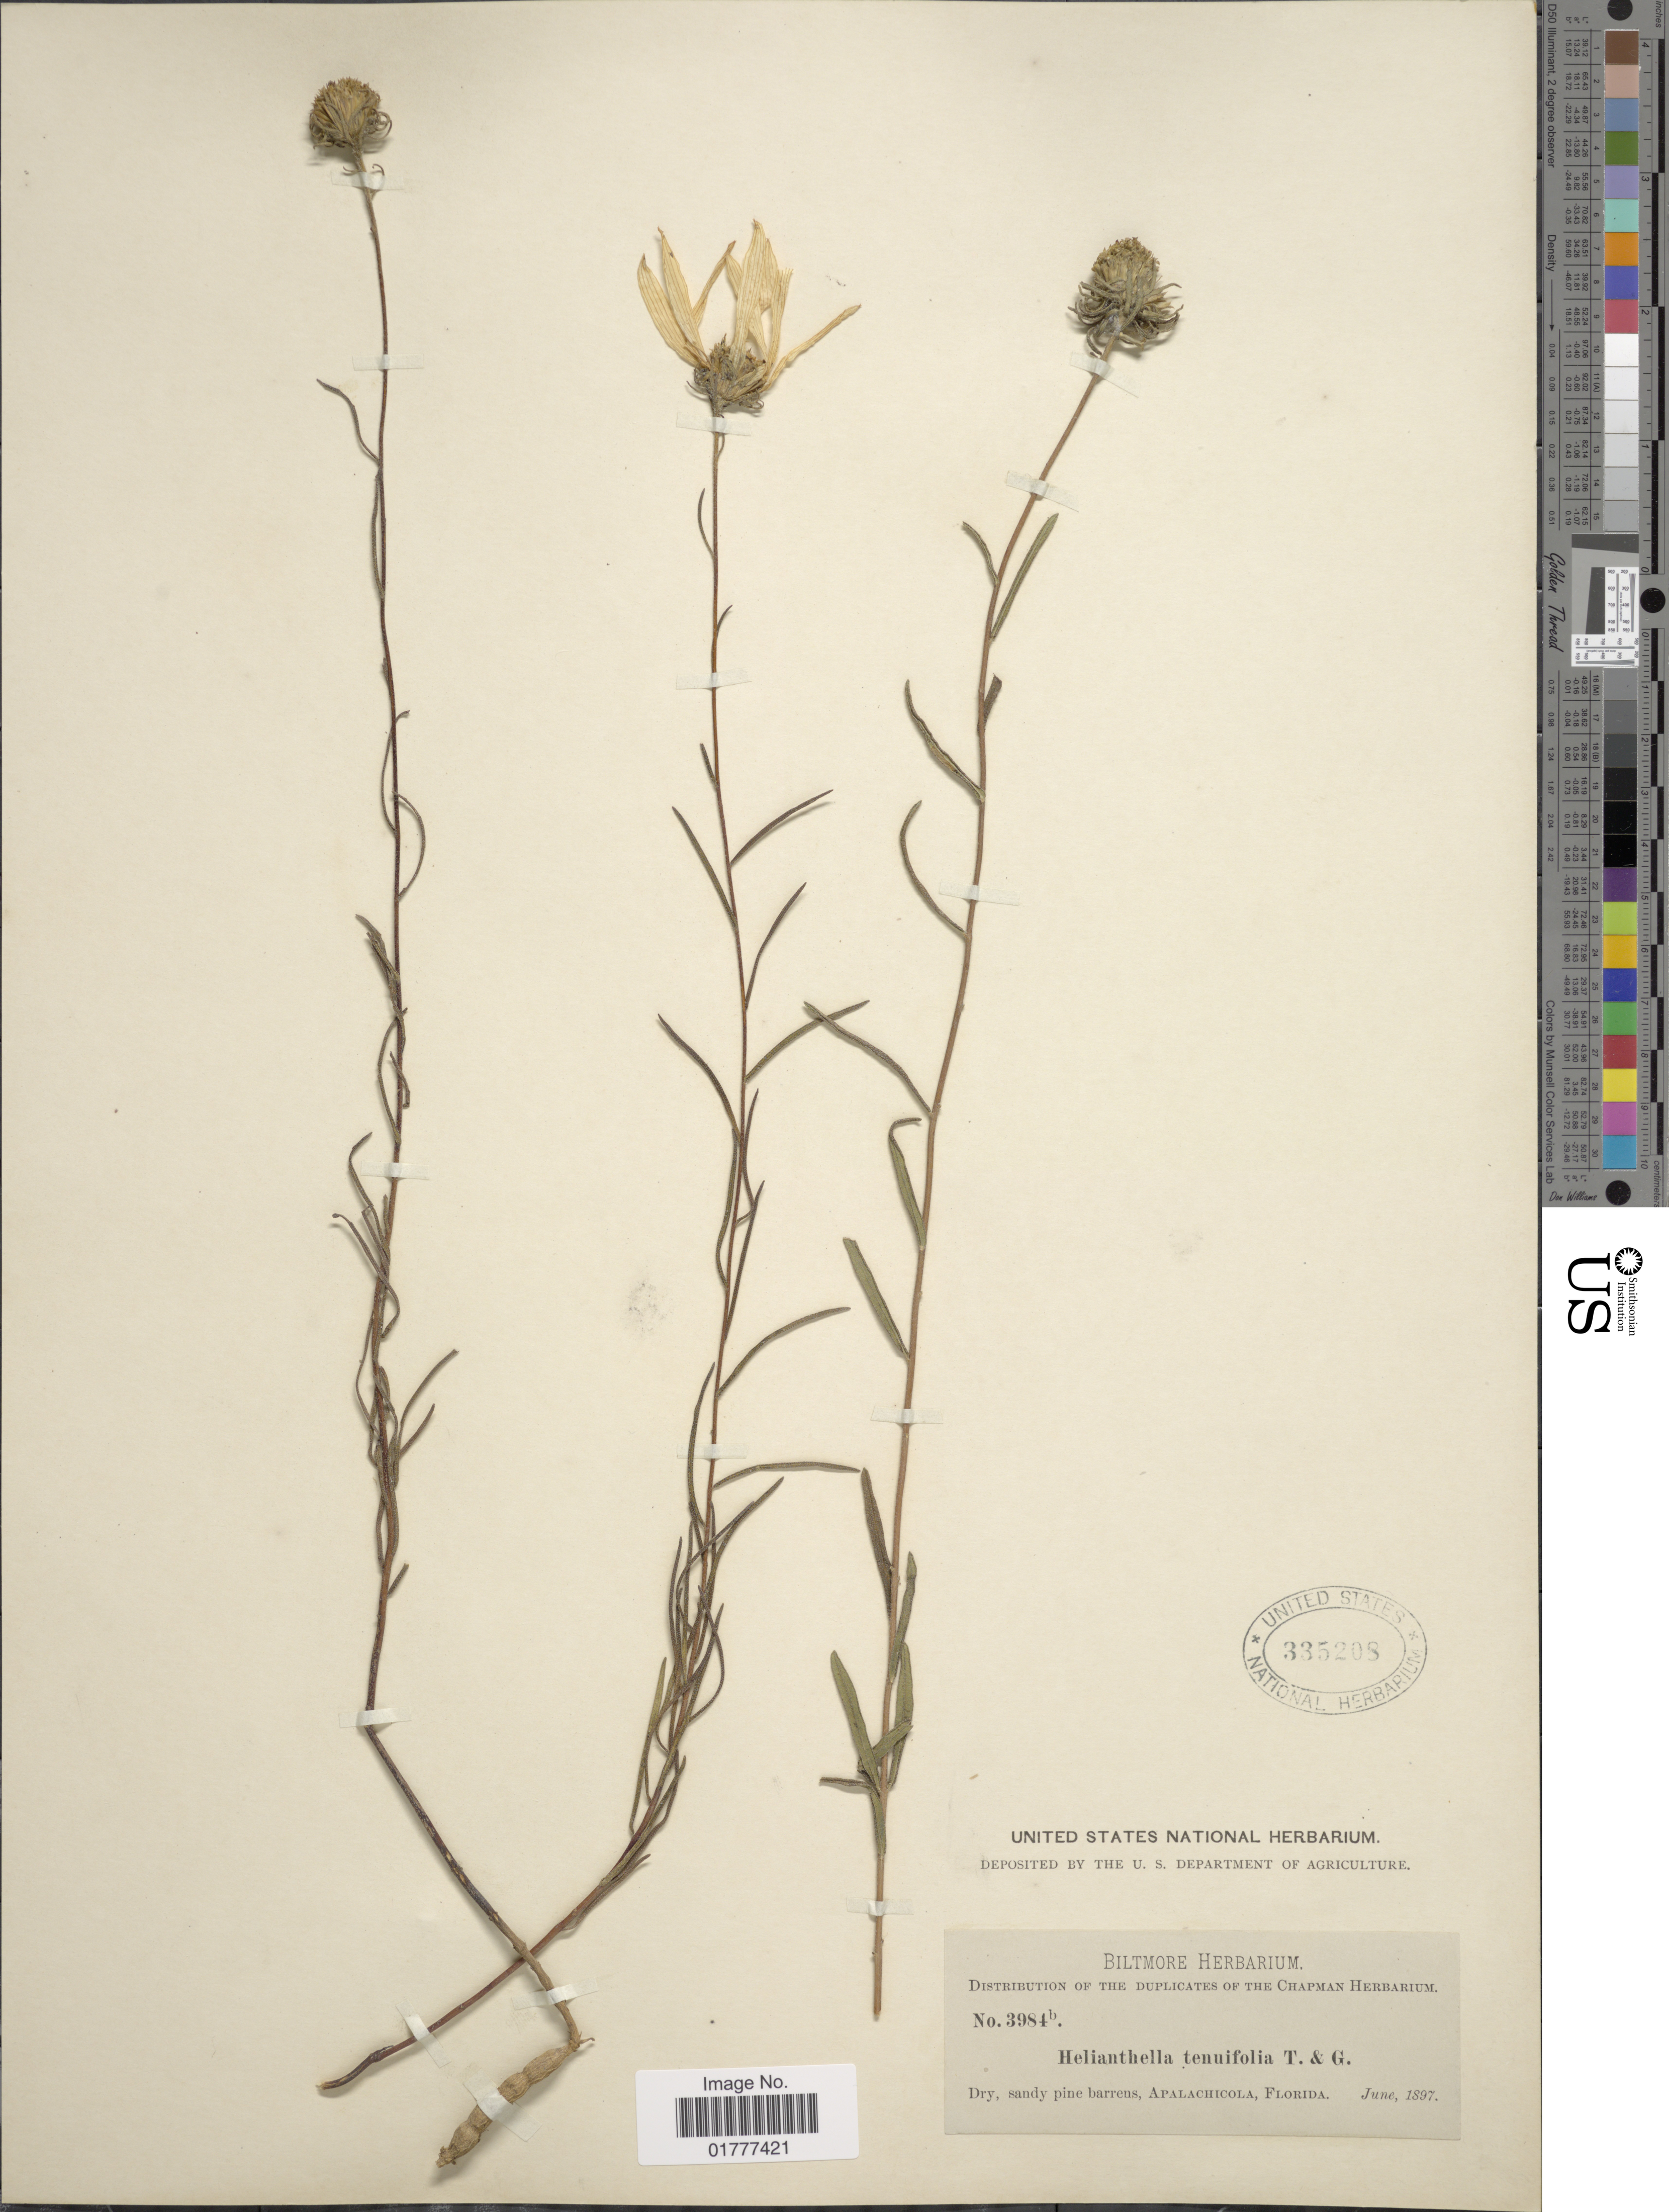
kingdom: Plantae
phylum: Tracheophyta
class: Magnoliopsida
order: Asterales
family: Asteraceae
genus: Phoebanthus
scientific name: Phoebanthus tenuifolius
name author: (Torr. & A. Gray) S.F. Blake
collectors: ex herb. Biltmore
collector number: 3984b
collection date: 1897-06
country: United States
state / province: Florida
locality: Dry, sandy pine barrens, Apalachicola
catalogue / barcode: US 335208